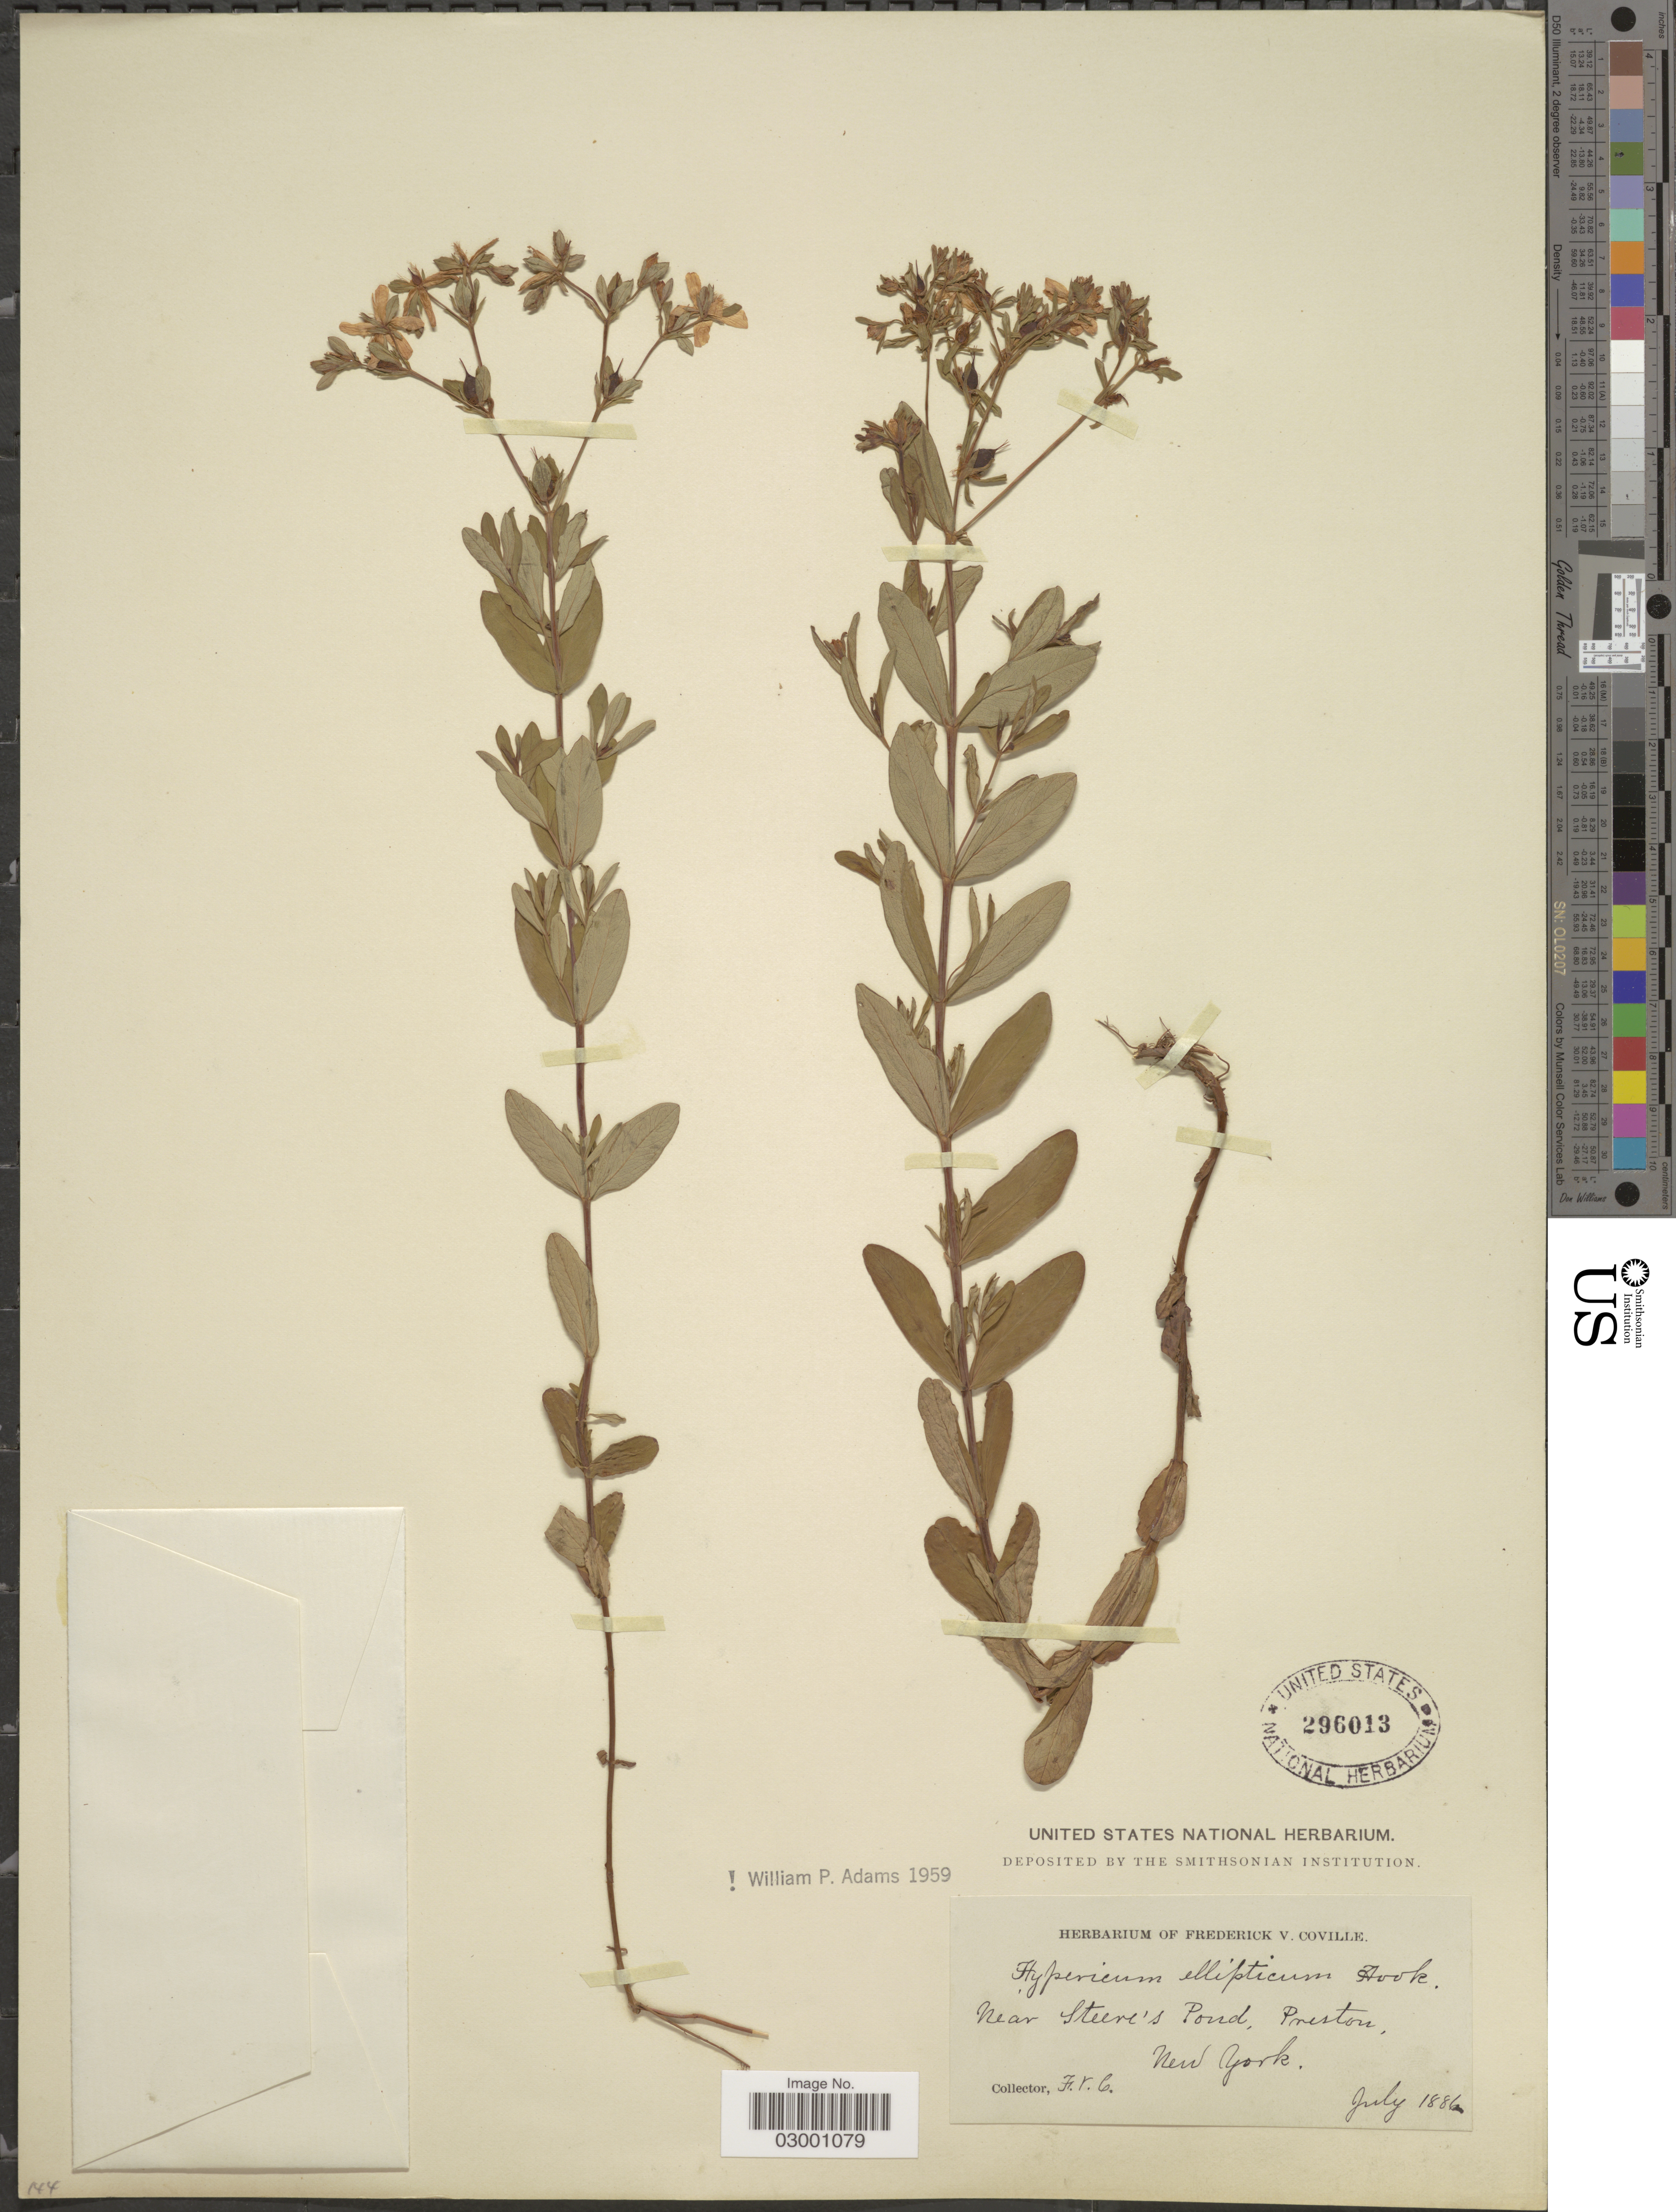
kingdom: Plantae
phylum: Tracheophyta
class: Magnoliopsida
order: Malpighiales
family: Hypericaceae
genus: Hypericum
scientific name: Hypericum ellipticum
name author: Hook.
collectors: F. V. Coville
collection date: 1886-07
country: United States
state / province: New York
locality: Near Steere's Pond, Preston.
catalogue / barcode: US 296013